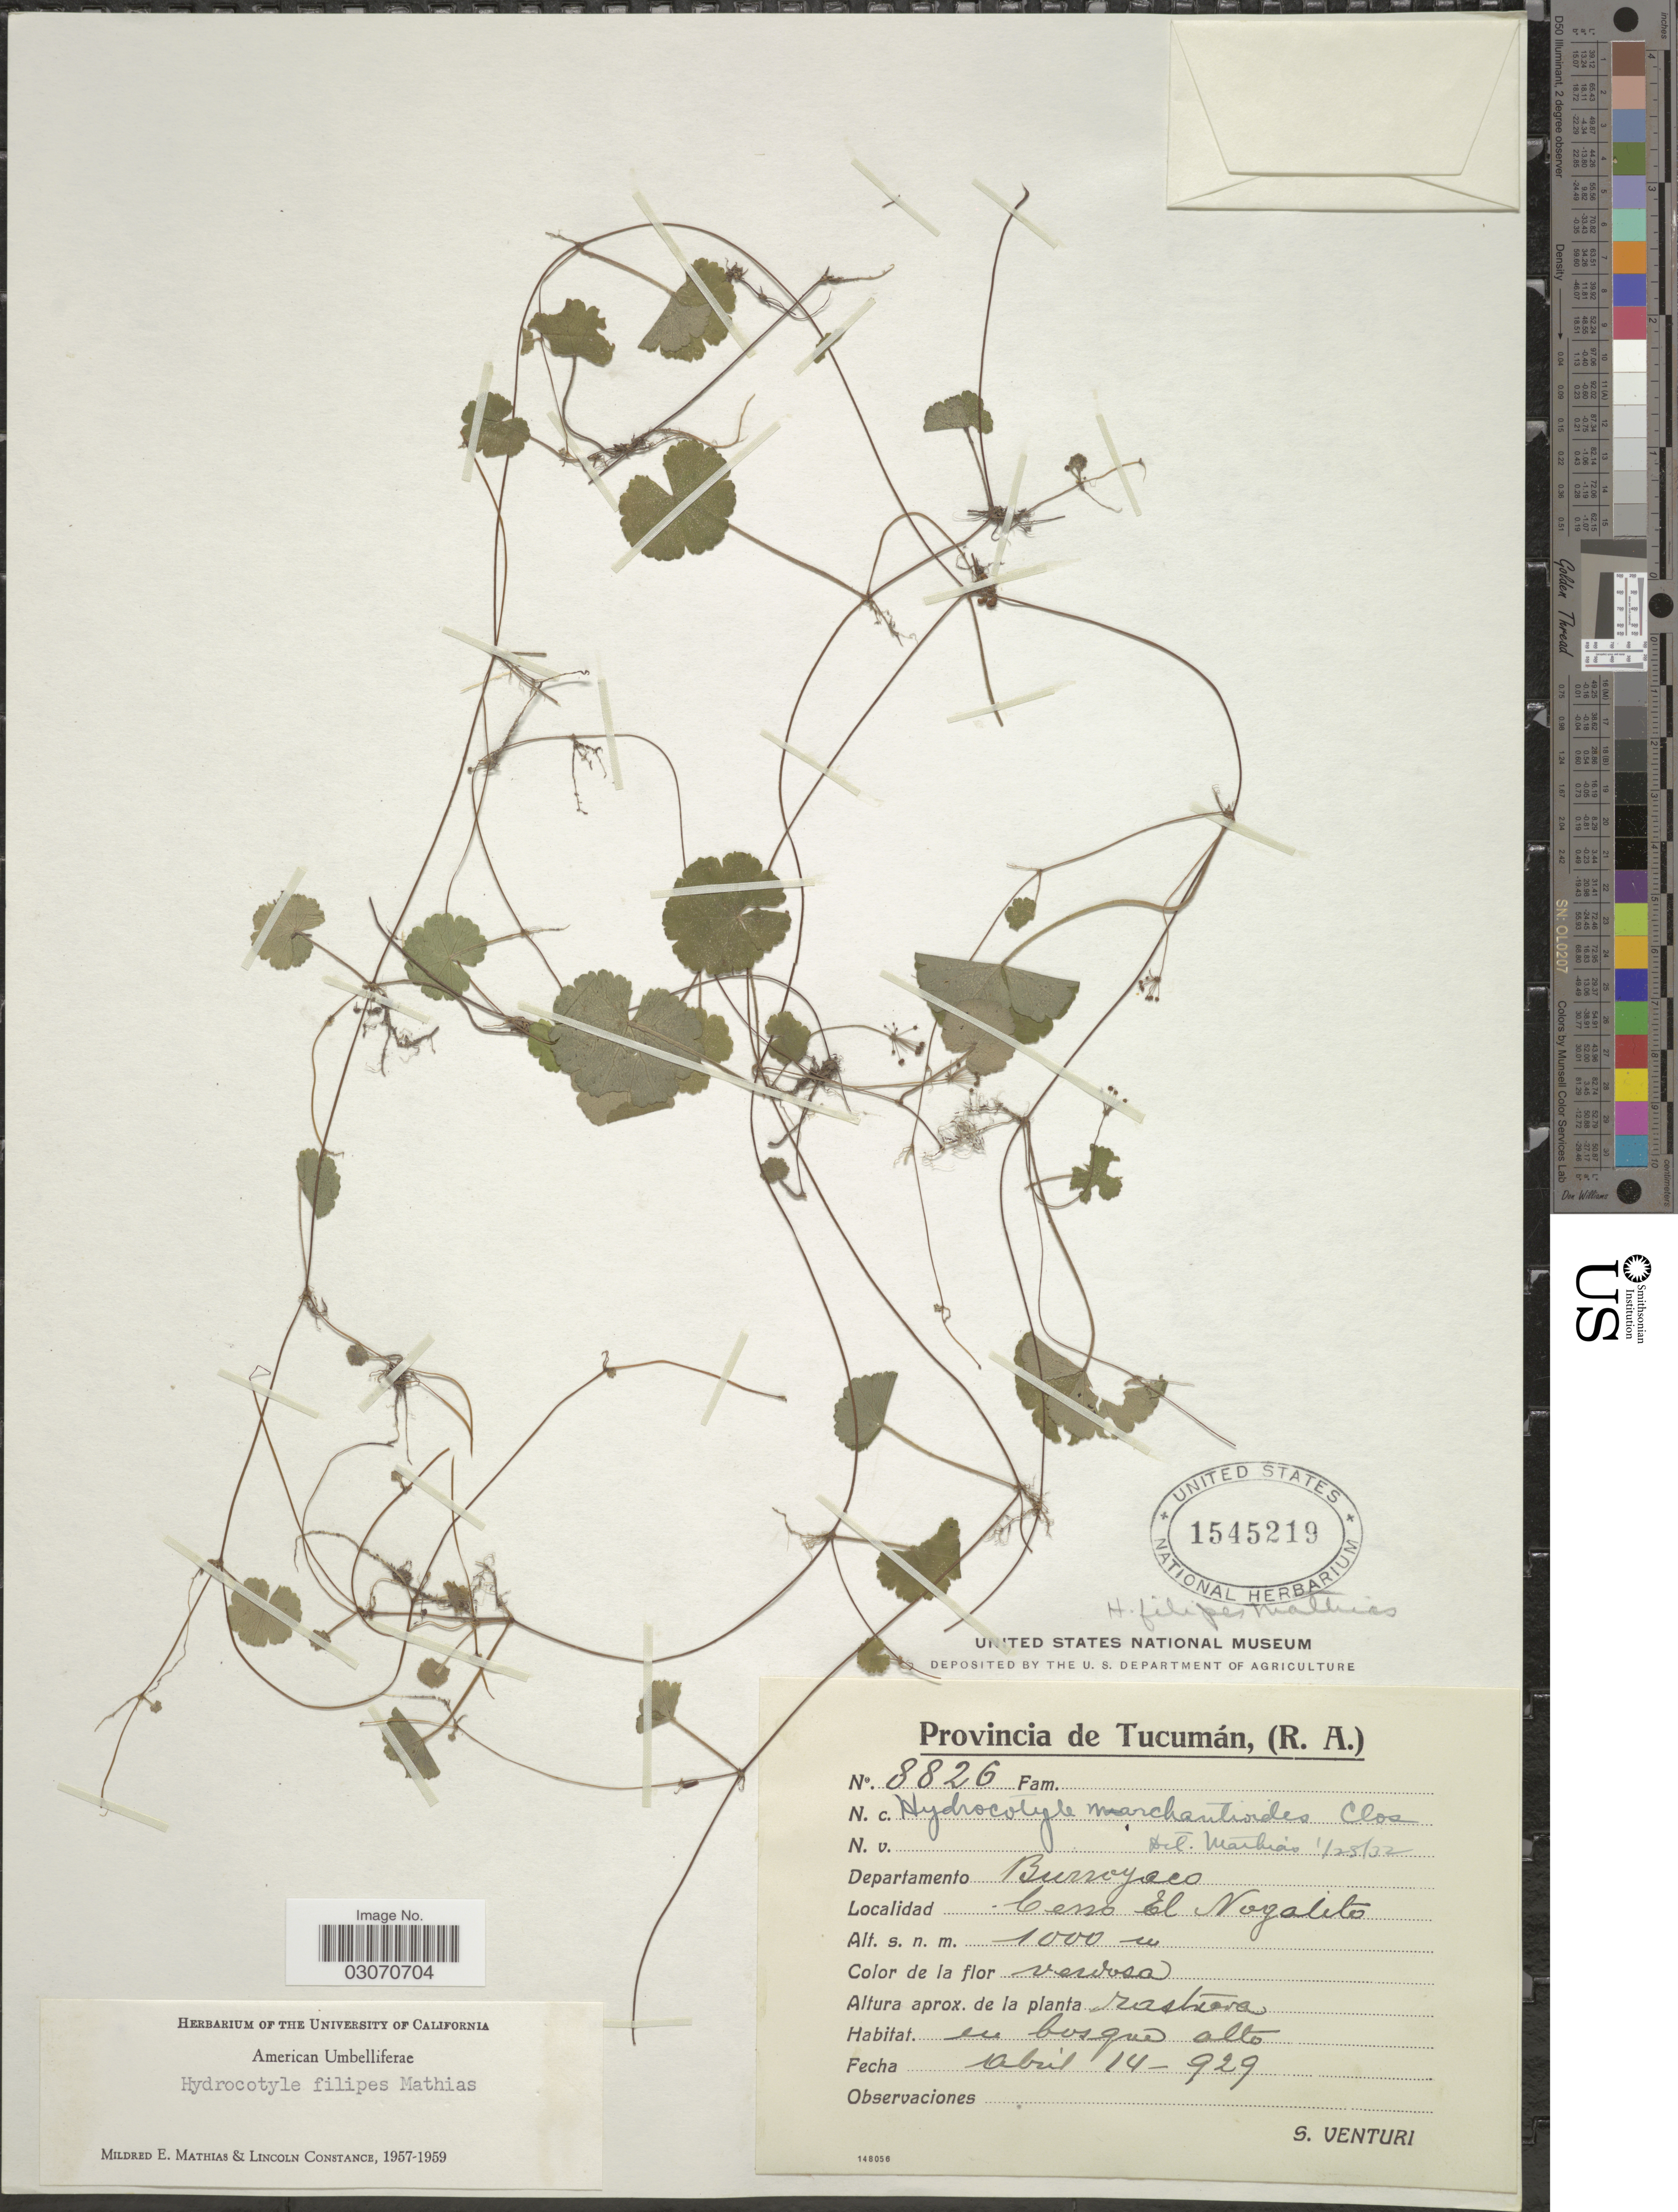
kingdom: Plantae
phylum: Tracheophyta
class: Magnoliopsida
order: Apiales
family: Araliaceae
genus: Hydrocotyle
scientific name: Hydrocotyle filipes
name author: Mathias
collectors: S. Venturi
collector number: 8826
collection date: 1929-04-14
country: Argentina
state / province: Tucuman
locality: Departamento Burroyaco, Cerro El Nogalito.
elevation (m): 1000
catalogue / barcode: US 1545219